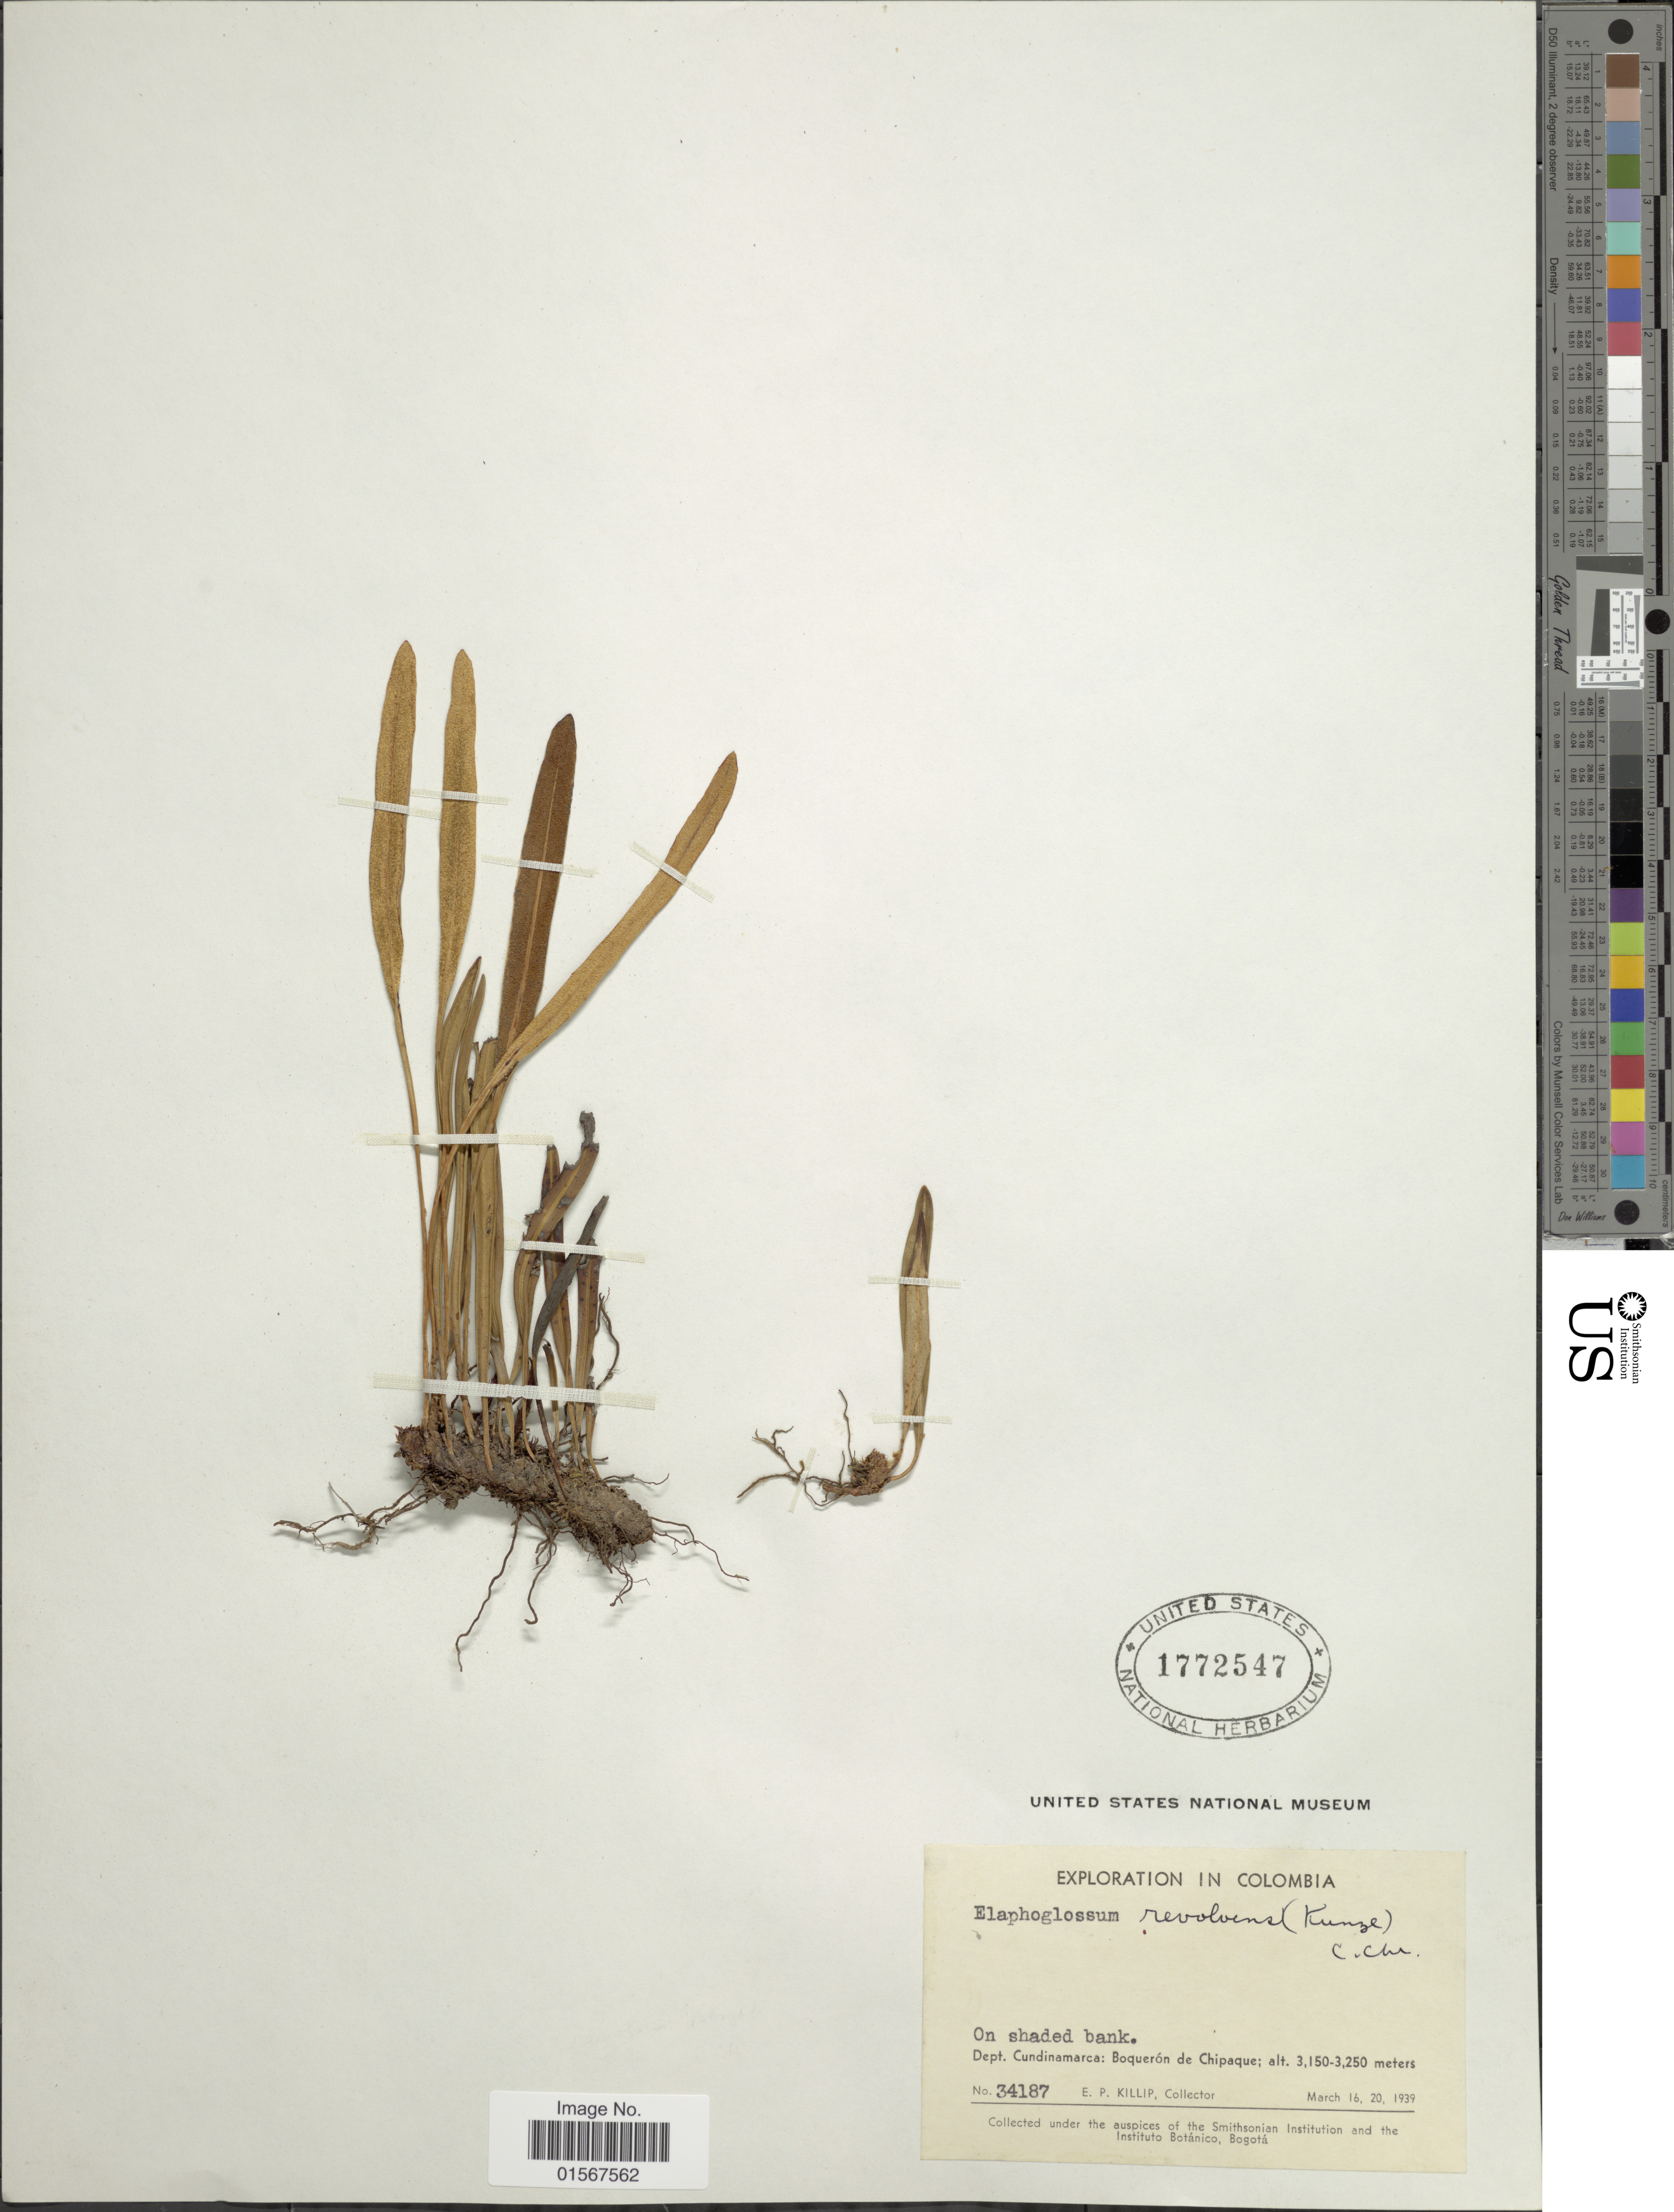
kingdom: Plantae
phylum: Tracheophyta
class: Polypodiopsida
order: Polypodiales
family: Dryopteridaceae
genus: Elaphoglossum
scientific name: Elaphoglossum revolvens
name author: (Fée) C. Chr.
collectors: E. P. Killip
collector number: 34187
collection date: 1939-03-16/1939-03-20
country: Colombia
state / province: Cundinamarca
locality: Dept. Cundinamarca: Boqueron de Chipaque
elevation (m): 3150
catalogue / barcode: US 1772547